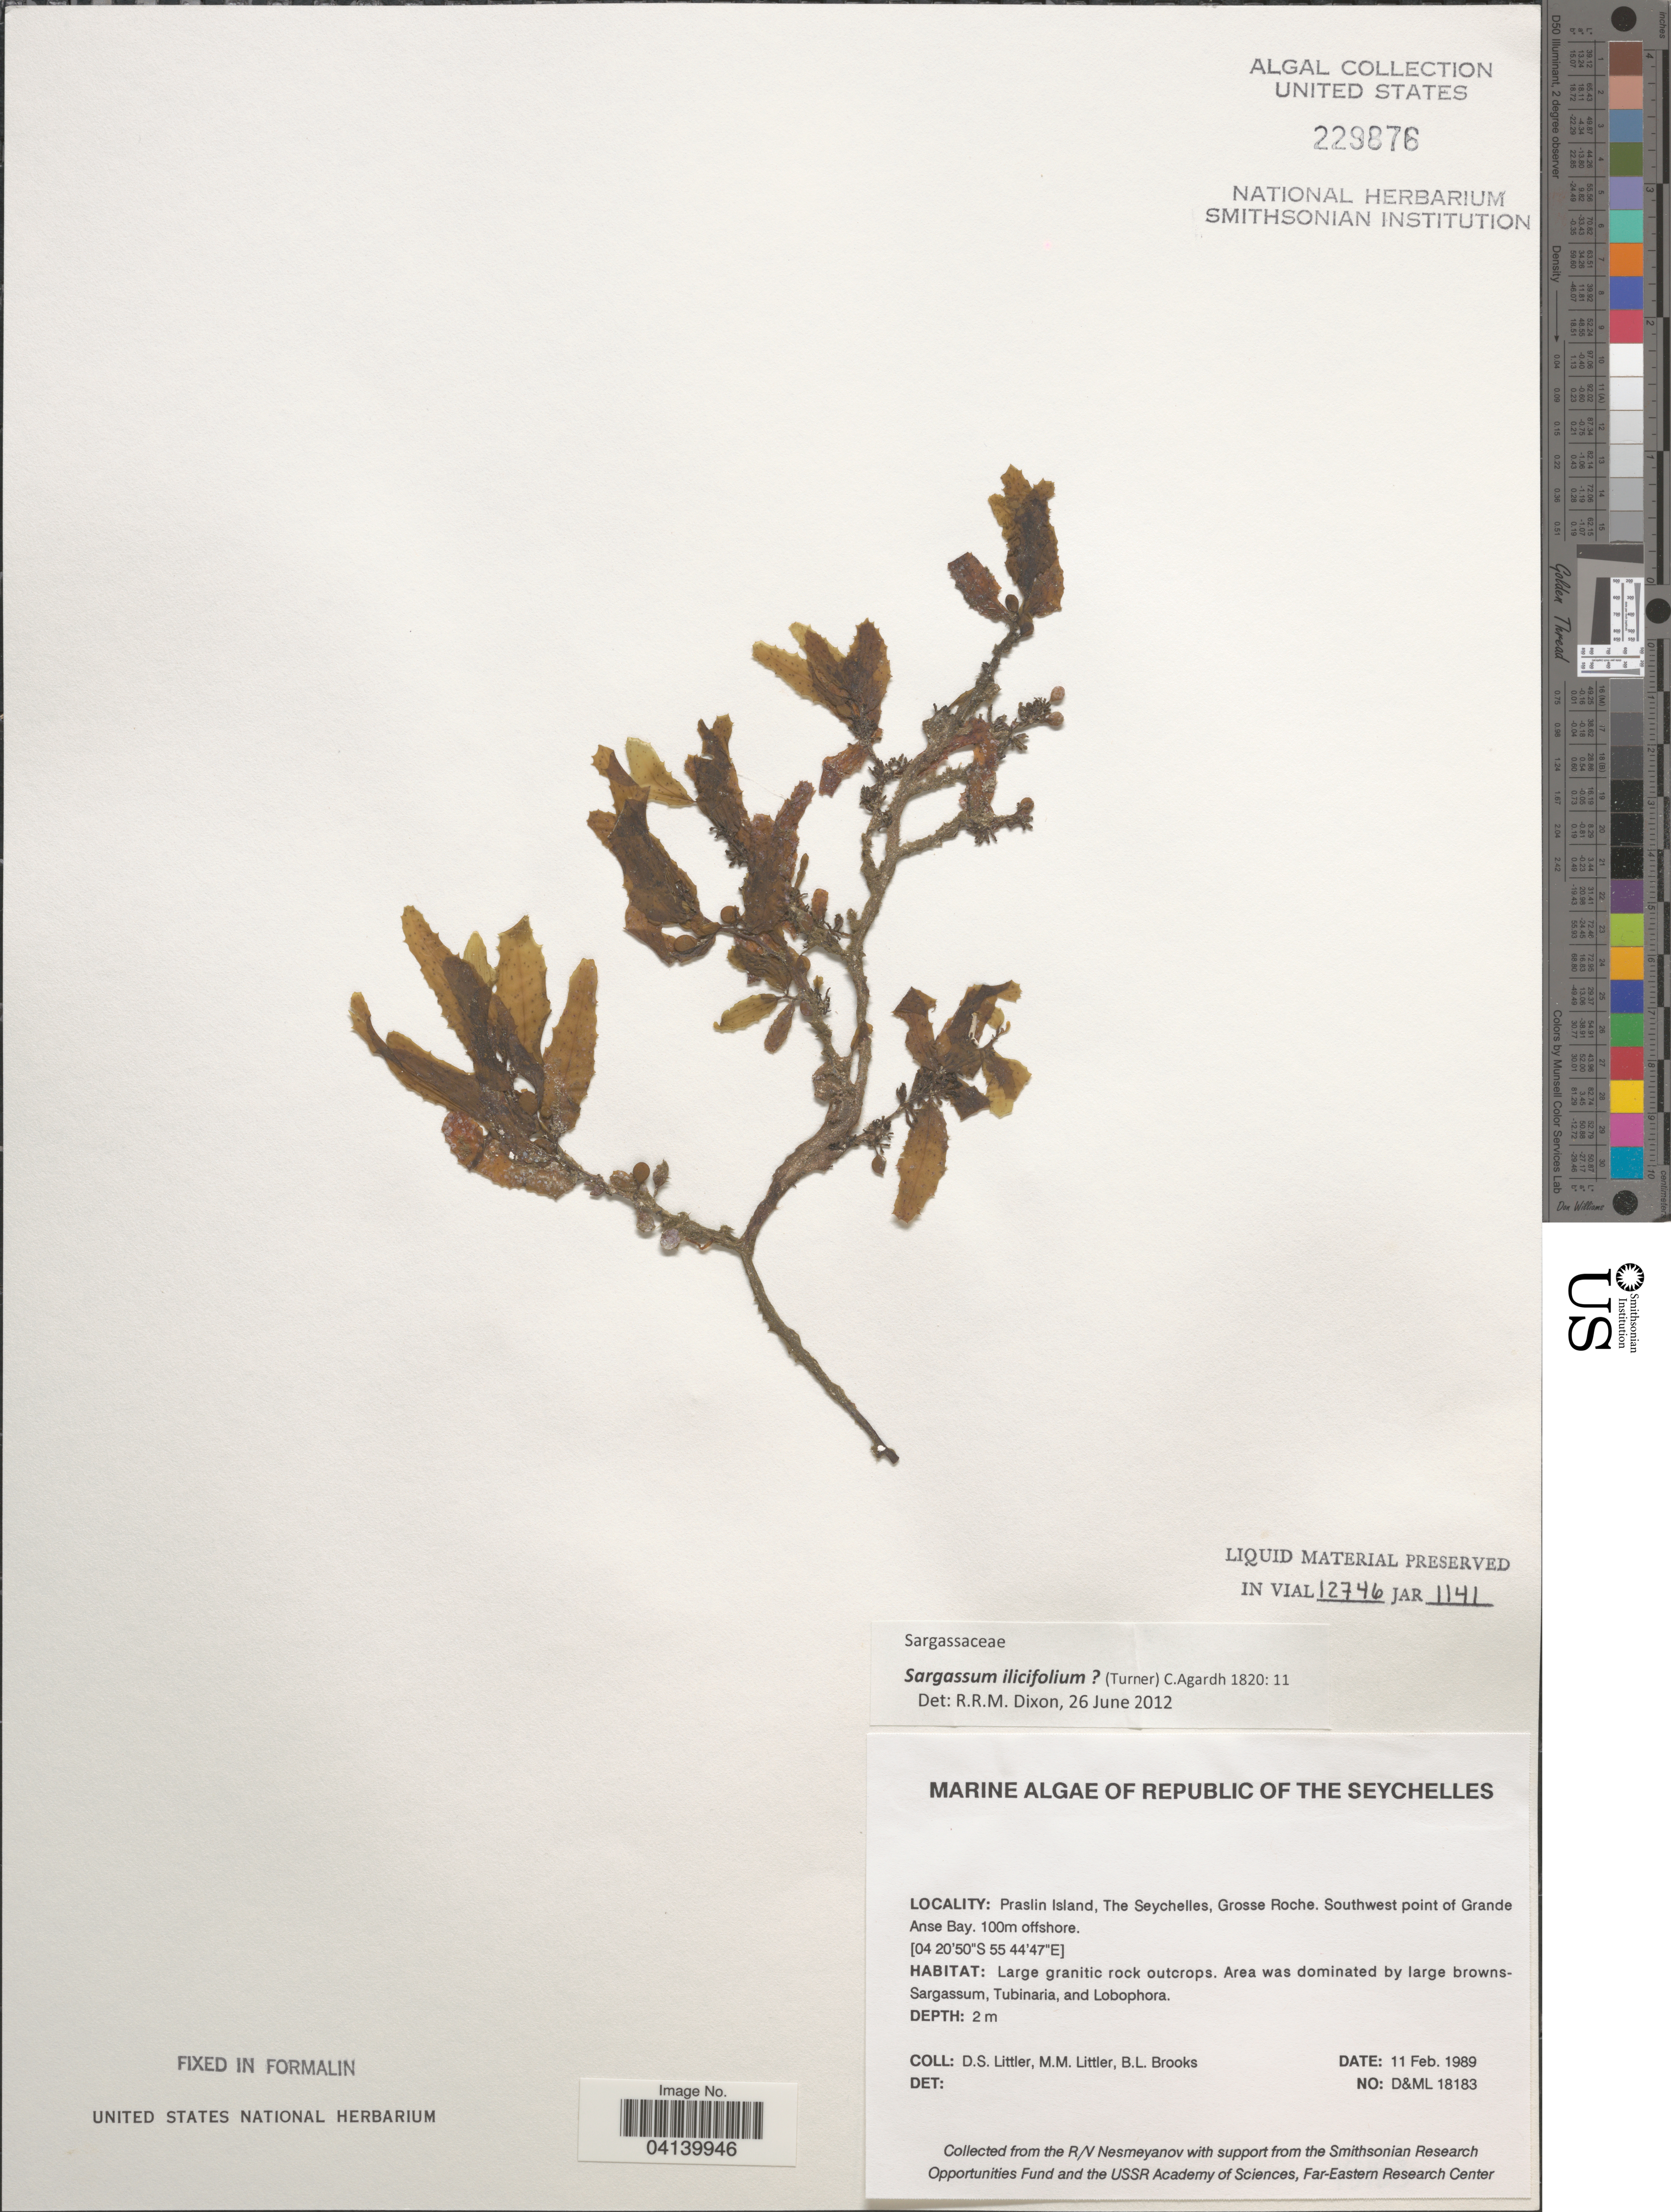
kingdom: Chromista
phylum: Ochrophyta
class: Phaeophyceae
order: Fucales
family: Sargassaceae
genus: Sargassum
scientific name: Sargassum ilicifolium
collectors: D. S. Littler & B. Brooks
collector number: D&ML 18183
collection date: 1989-02-11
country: Seychelles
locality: Republic of The Seychelles. Praslin Island, Grosse Roche. Southwest point of Grande Anse Bay. 100m offshore.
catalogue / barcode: US 229876